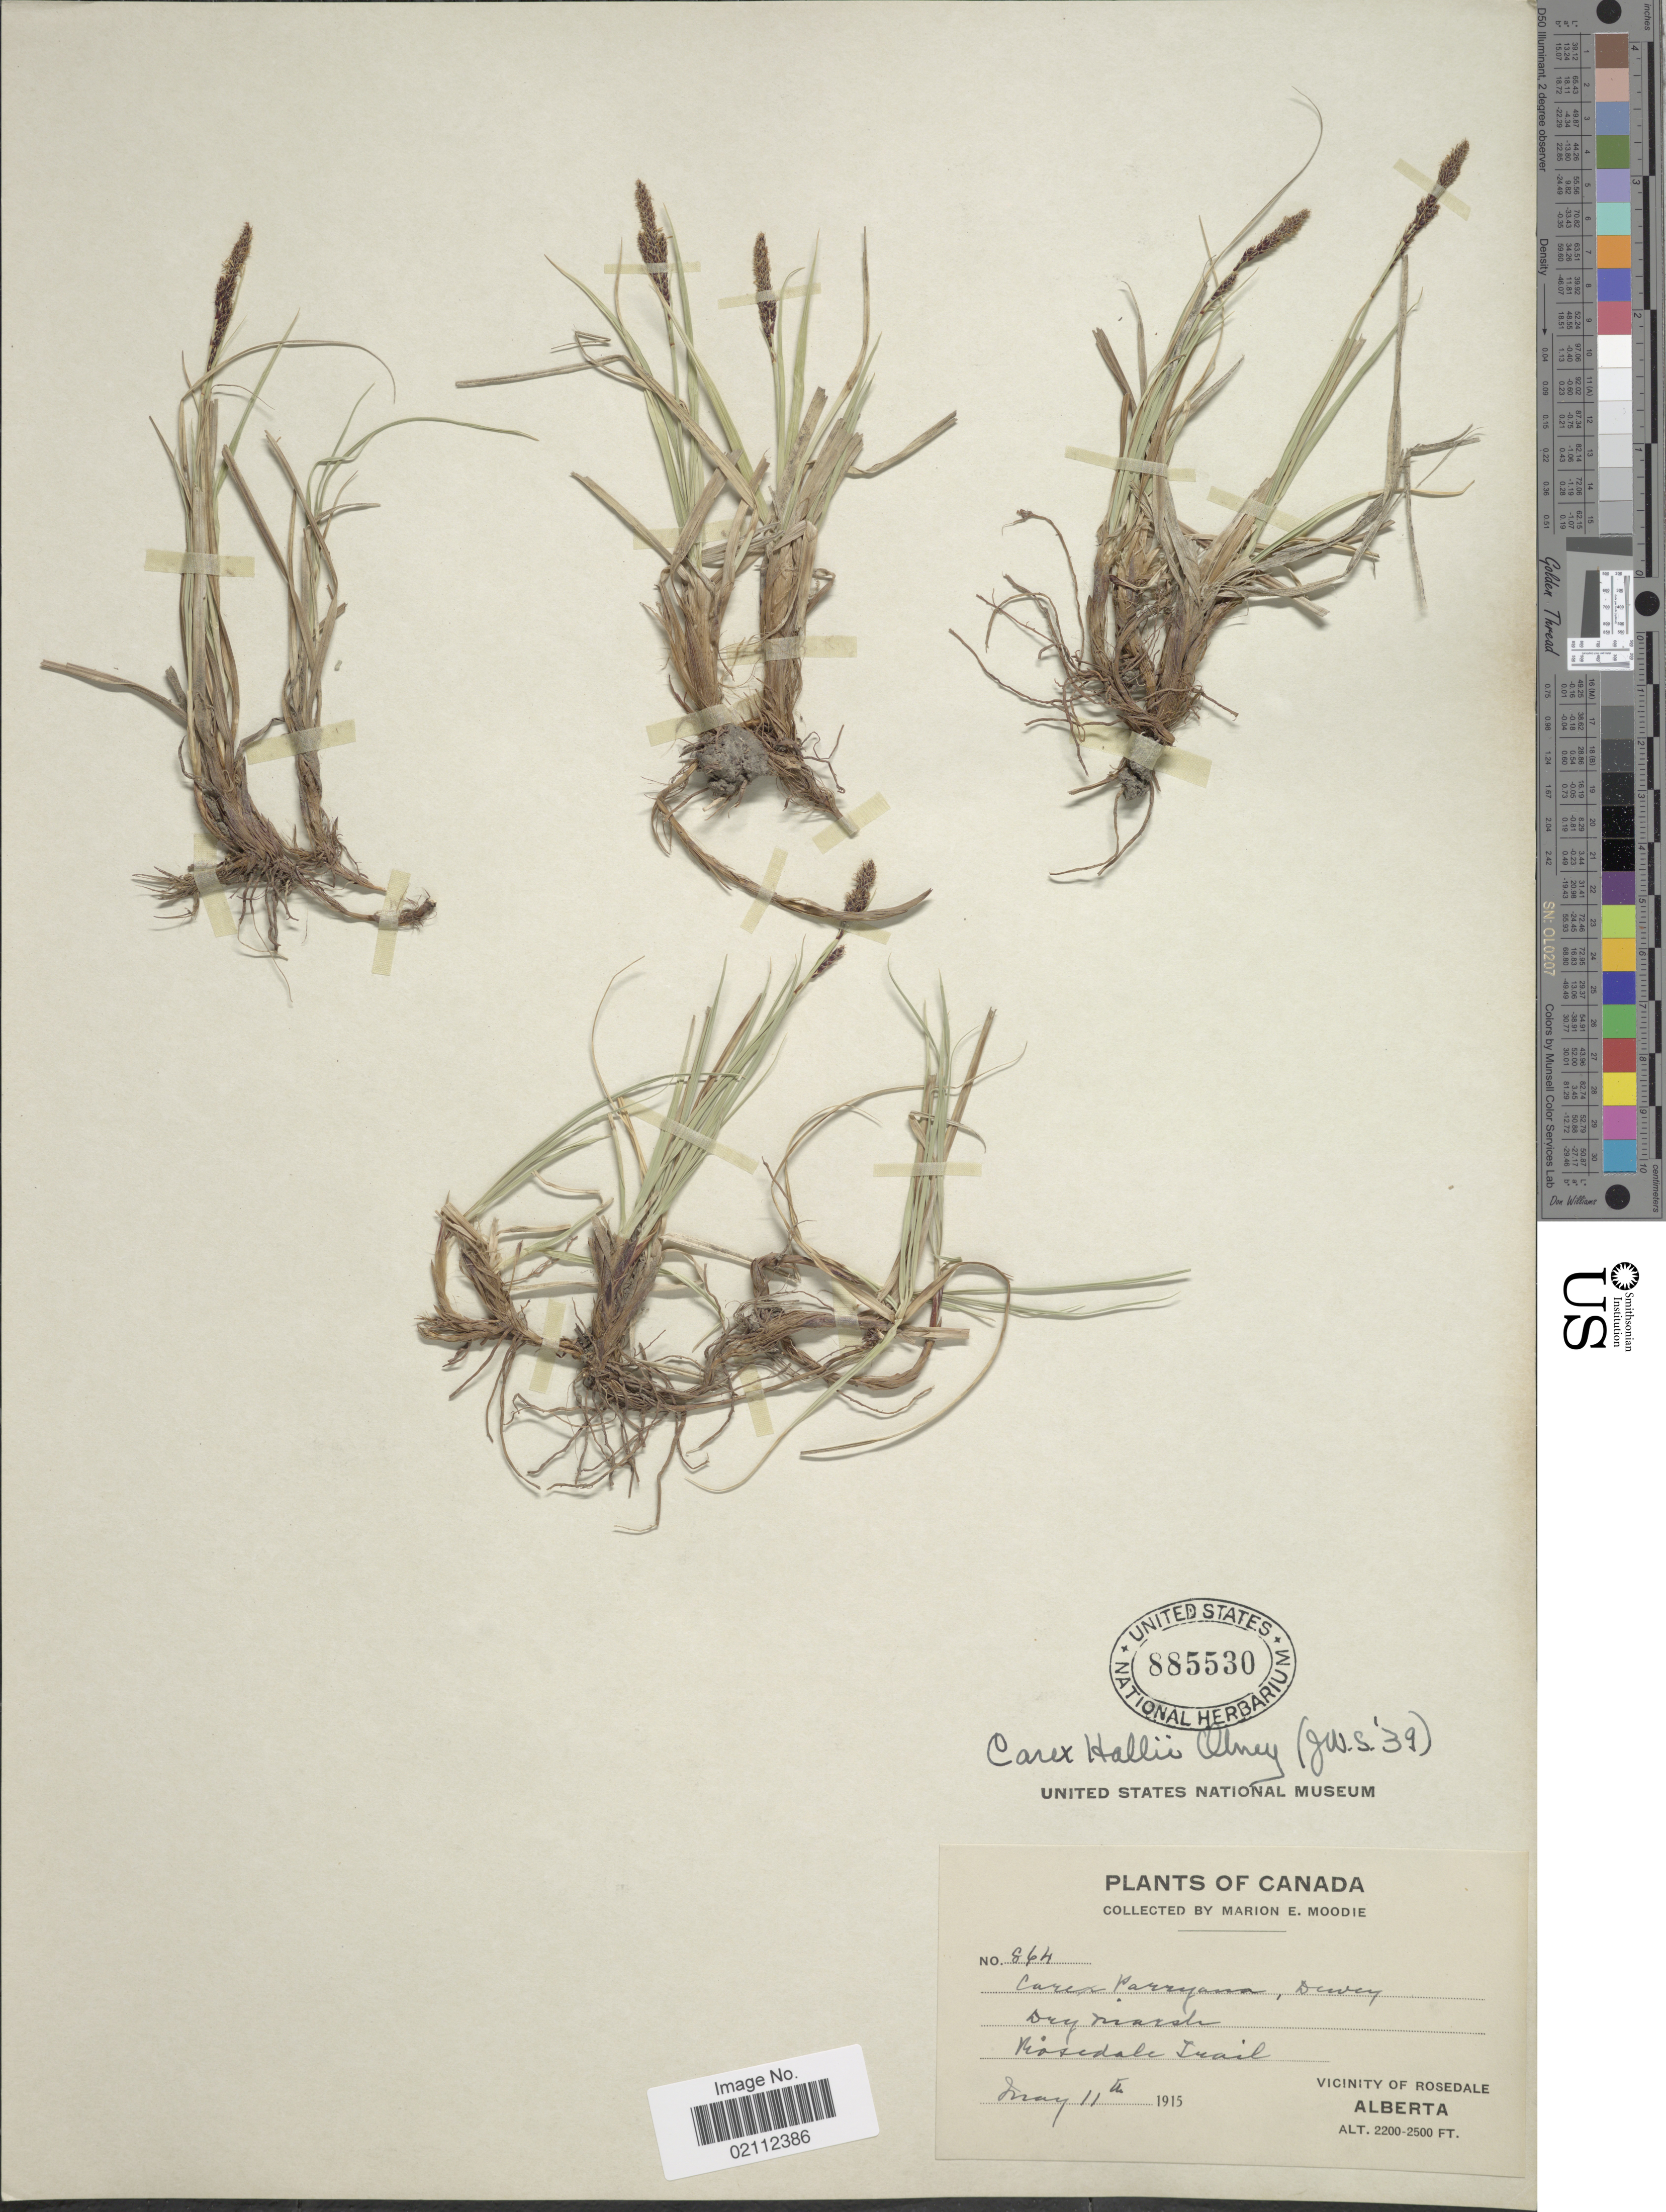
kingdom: Plantae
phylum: Tracheophyta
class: Liliopsida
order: Poales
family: Cyperaceae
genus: Carex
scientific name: Carex hallii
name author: Olney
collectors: M. E. Moodie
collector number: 864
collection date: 1915-05-11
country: Canada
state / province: Alberta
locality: Rosedale Trail. Vicinity of Rosedale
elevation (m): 671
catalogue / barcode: US 885530